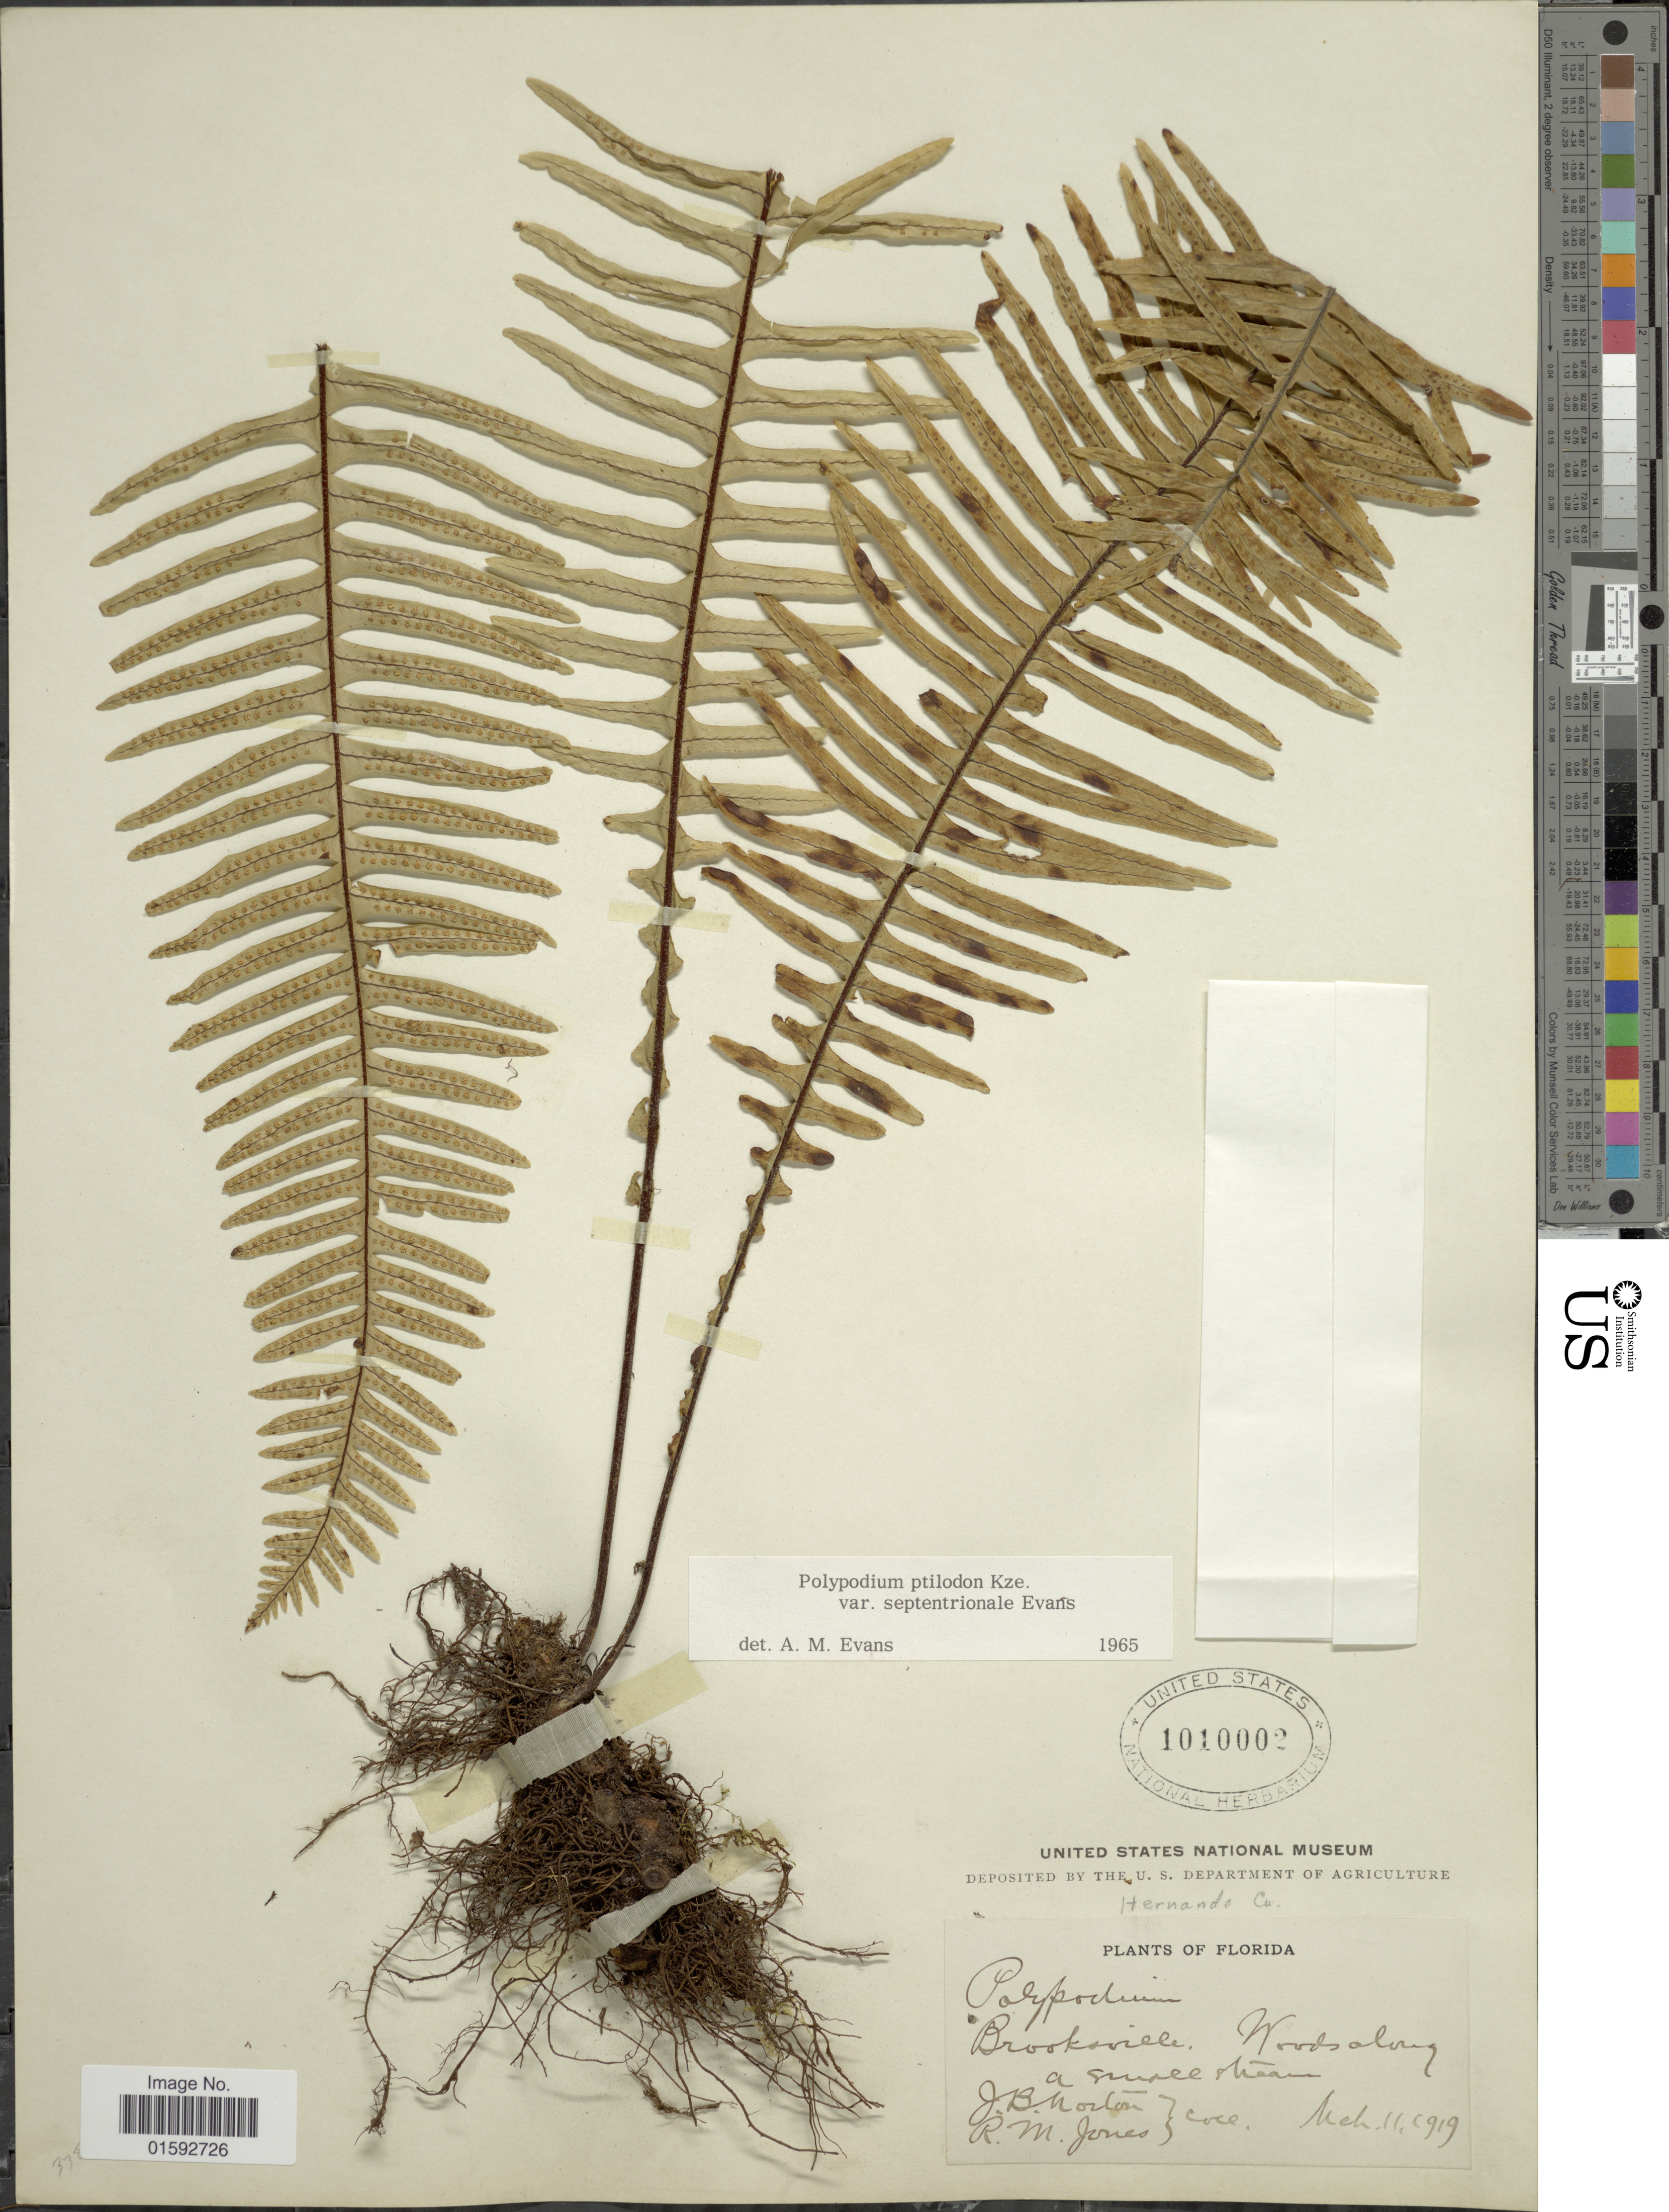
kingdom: Plantae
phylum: Tracheophyta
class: Polypodiopsida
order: Polypodiales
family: Polypodiaceae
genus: Pecluma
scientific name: Pecluma ptilodos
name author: (Kunze) Price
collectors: J. B. Morton & R. M. Jones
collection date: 1919-03-11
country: United States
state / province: Florida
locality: Brooksville, Woods along a small stream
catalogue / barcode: US 1010002